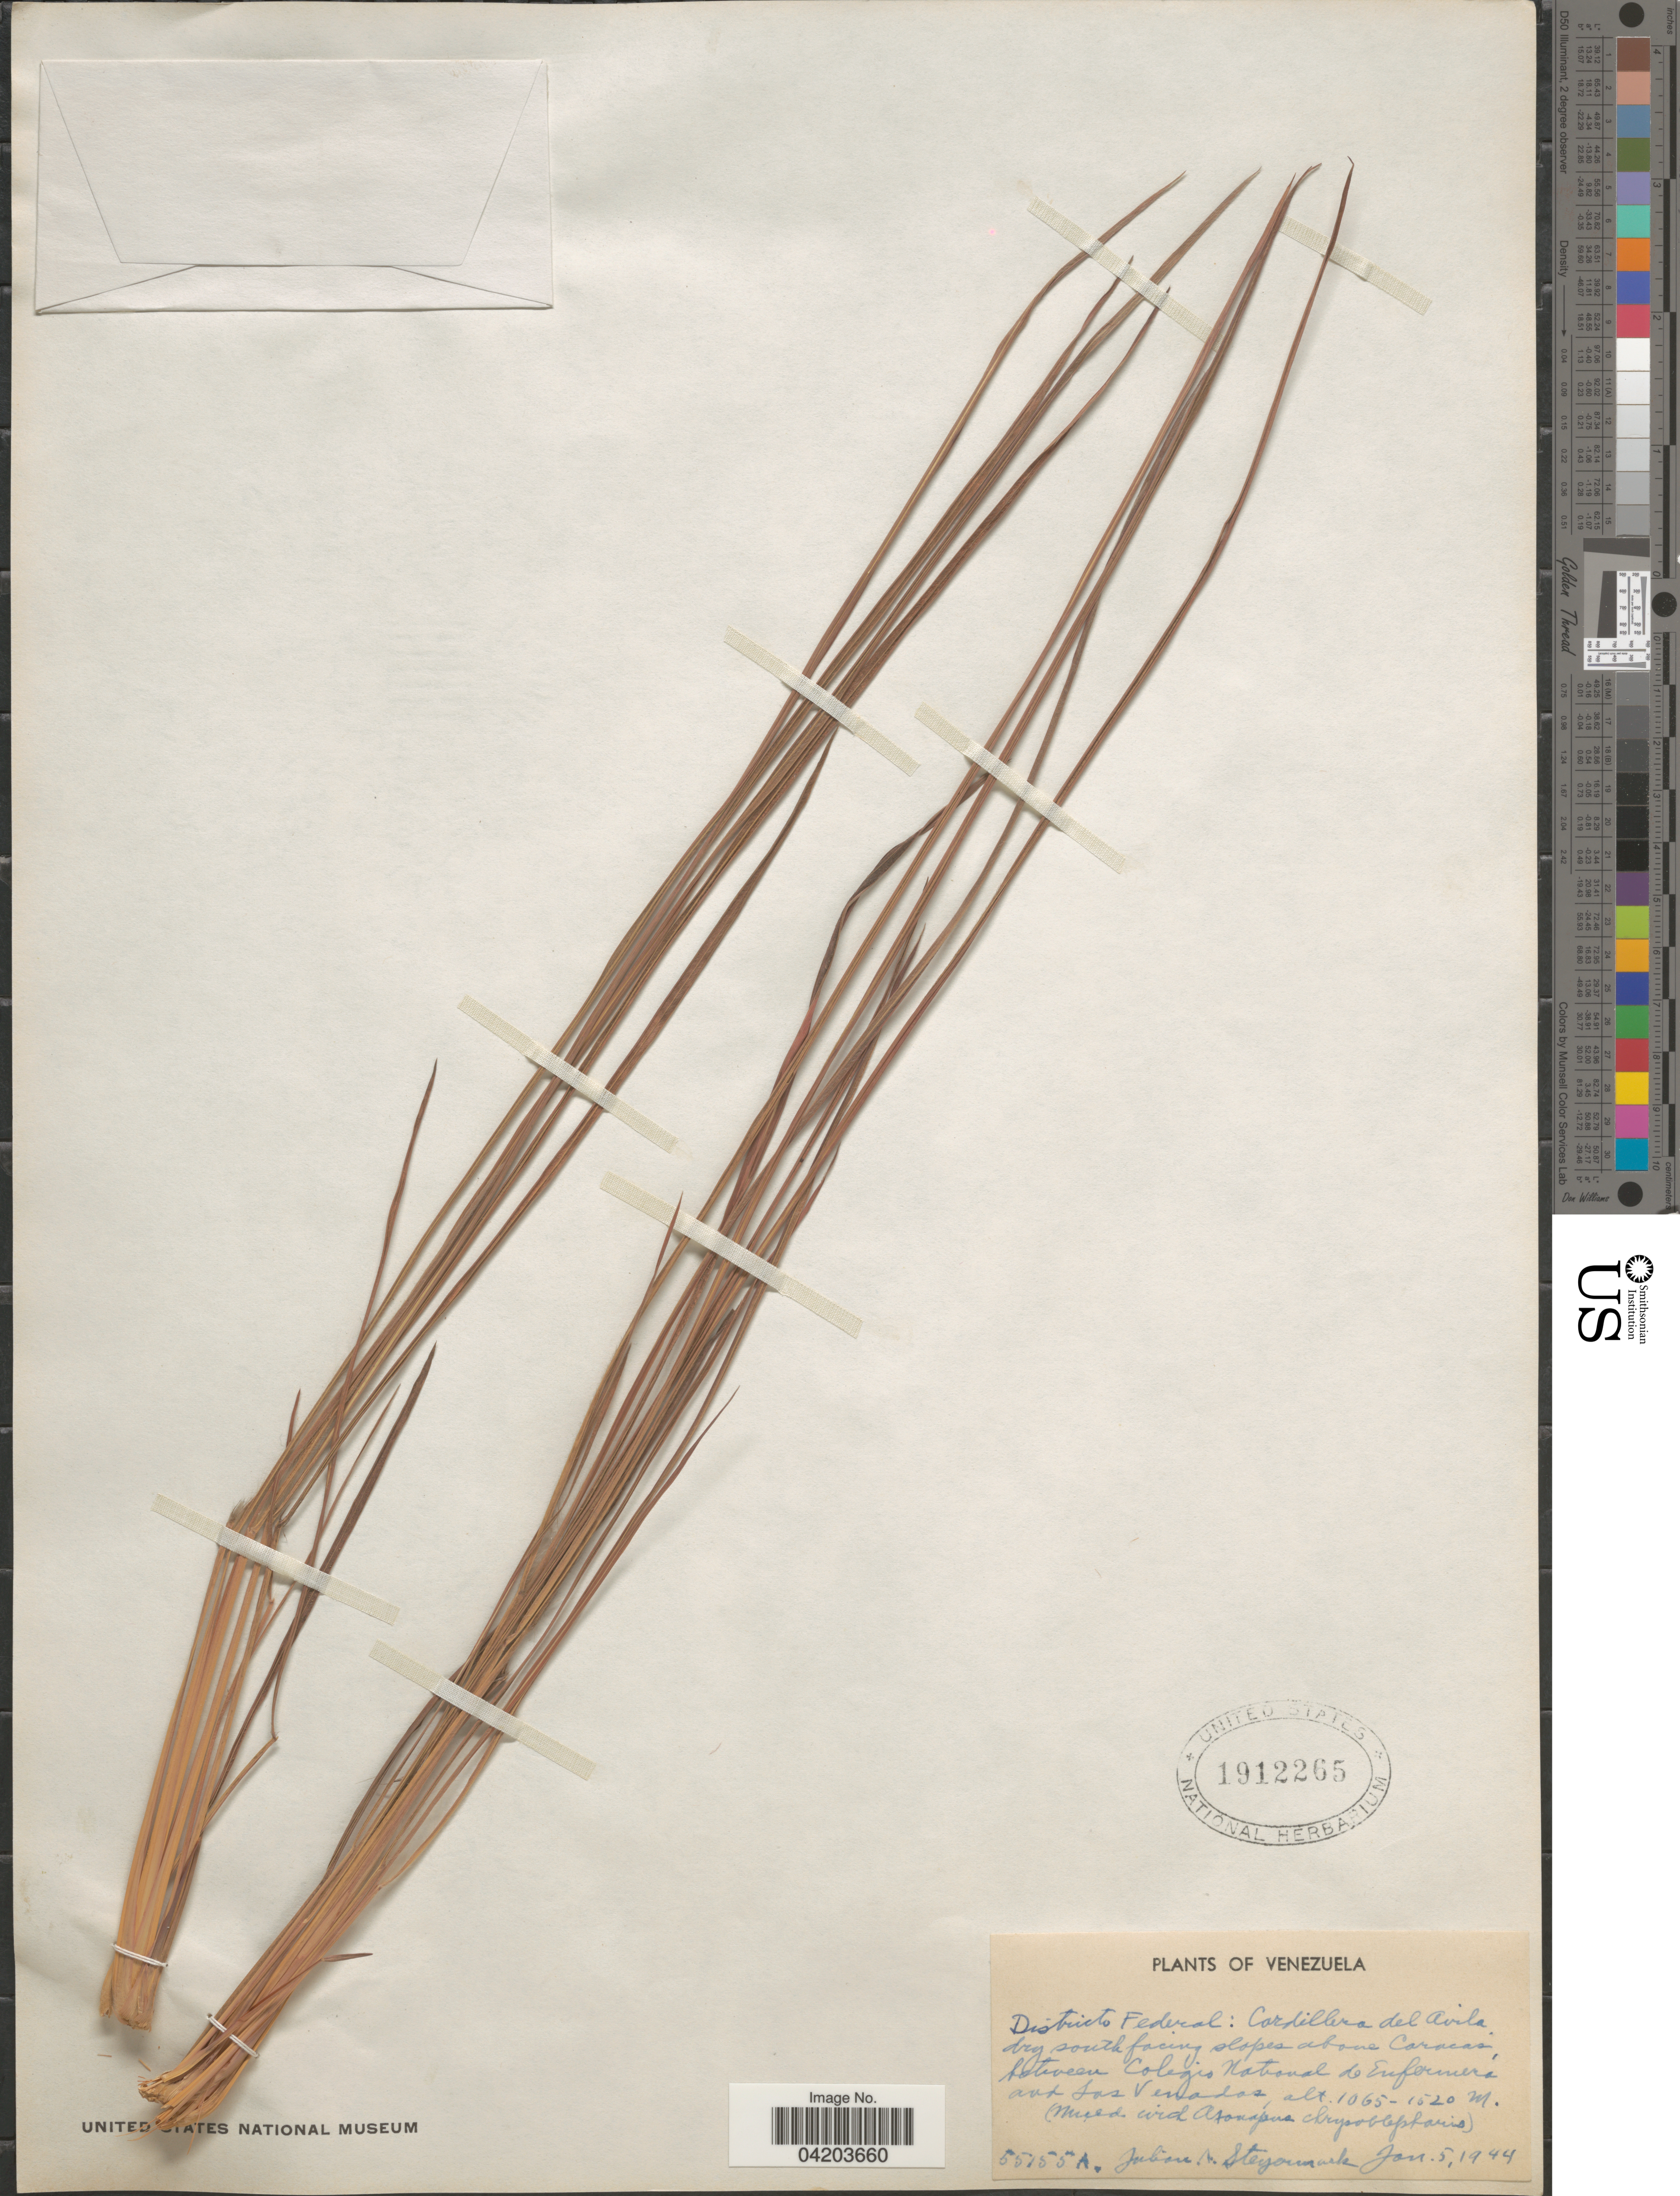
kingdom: Plantae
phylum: Tracheophyta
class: Liliopsida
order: Poales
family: Poaceae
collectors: J. Steyermark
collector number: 55155A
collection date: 1944-01-05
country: Venezuela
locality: Districto Federal: Cordillera del Avila, dry south facing slopes above Caracas, between Colegio National de Enfermera and Las Venadas.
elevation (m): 1065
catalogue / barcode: US 1912265